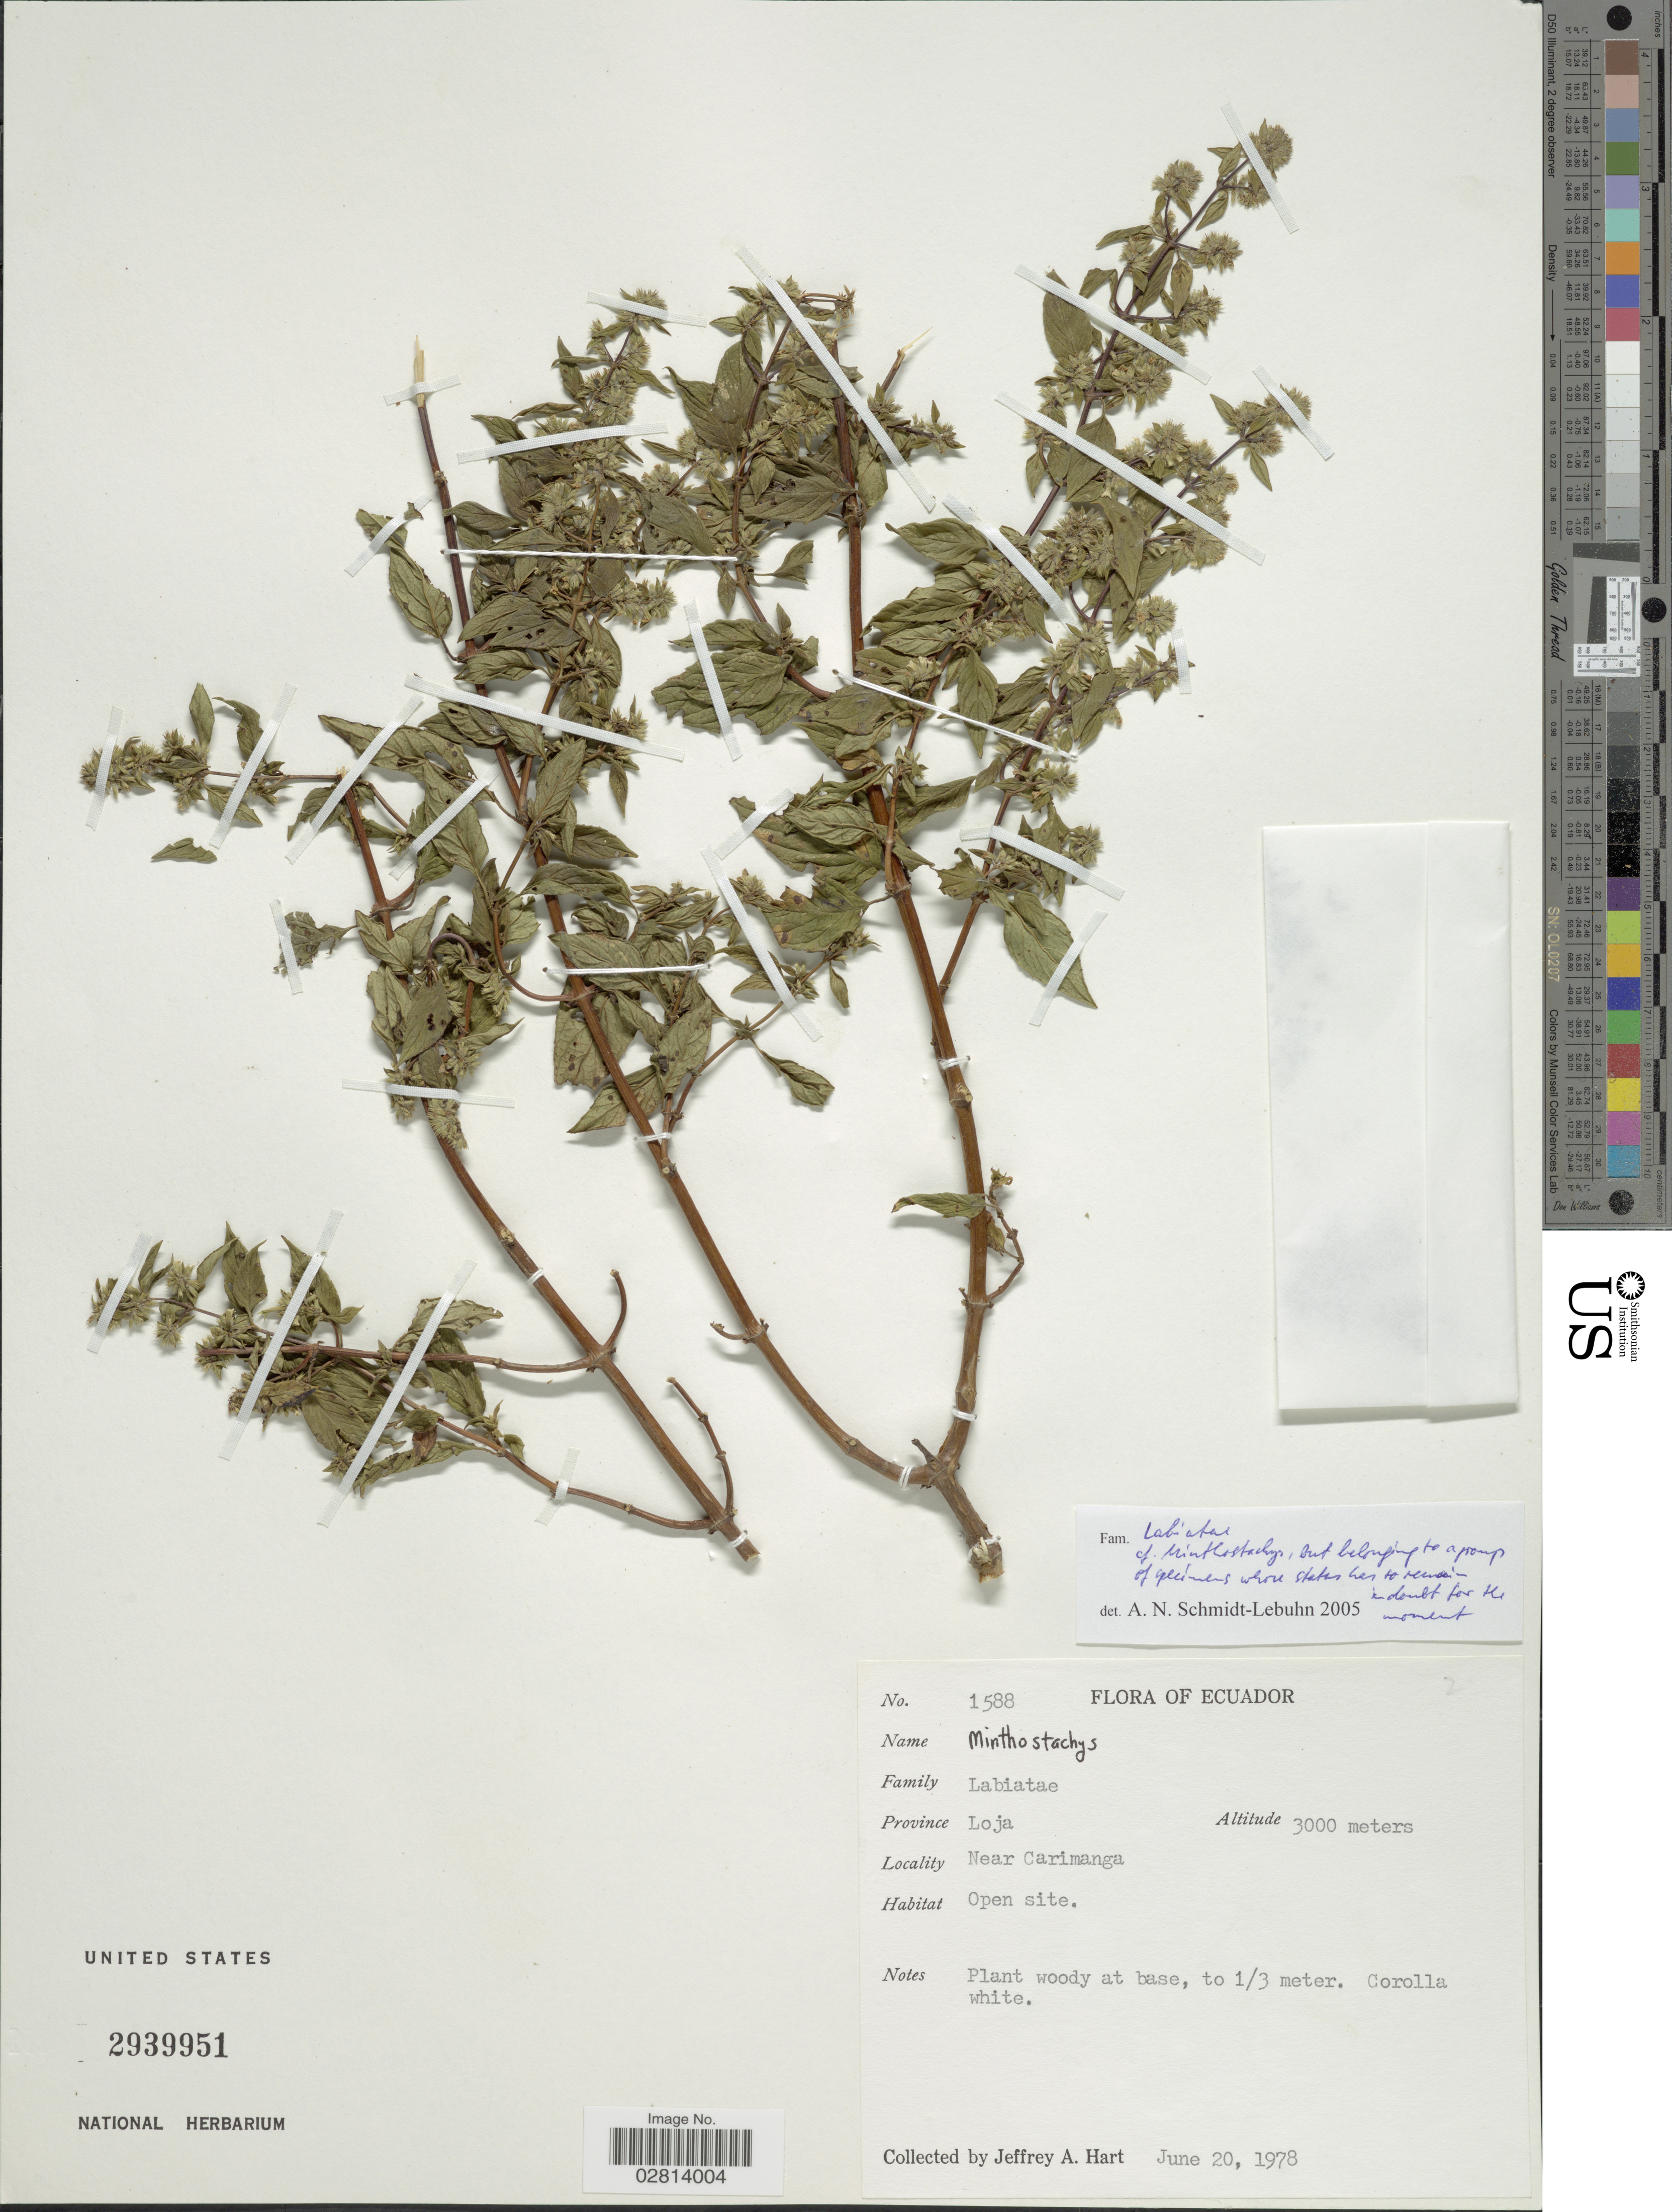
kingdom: Plantae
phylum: Tracheophyta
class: Magnoliopsida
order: Lamiales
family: Lamiaceae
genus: Minthostachys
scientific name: Minthostachys sp.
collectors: J. A. Hart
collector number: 1588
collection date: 1978-06-20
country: Ecuador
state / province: Loja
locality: Province Loja, Near Carimanga.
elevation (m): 3000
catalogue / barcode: US 2939951